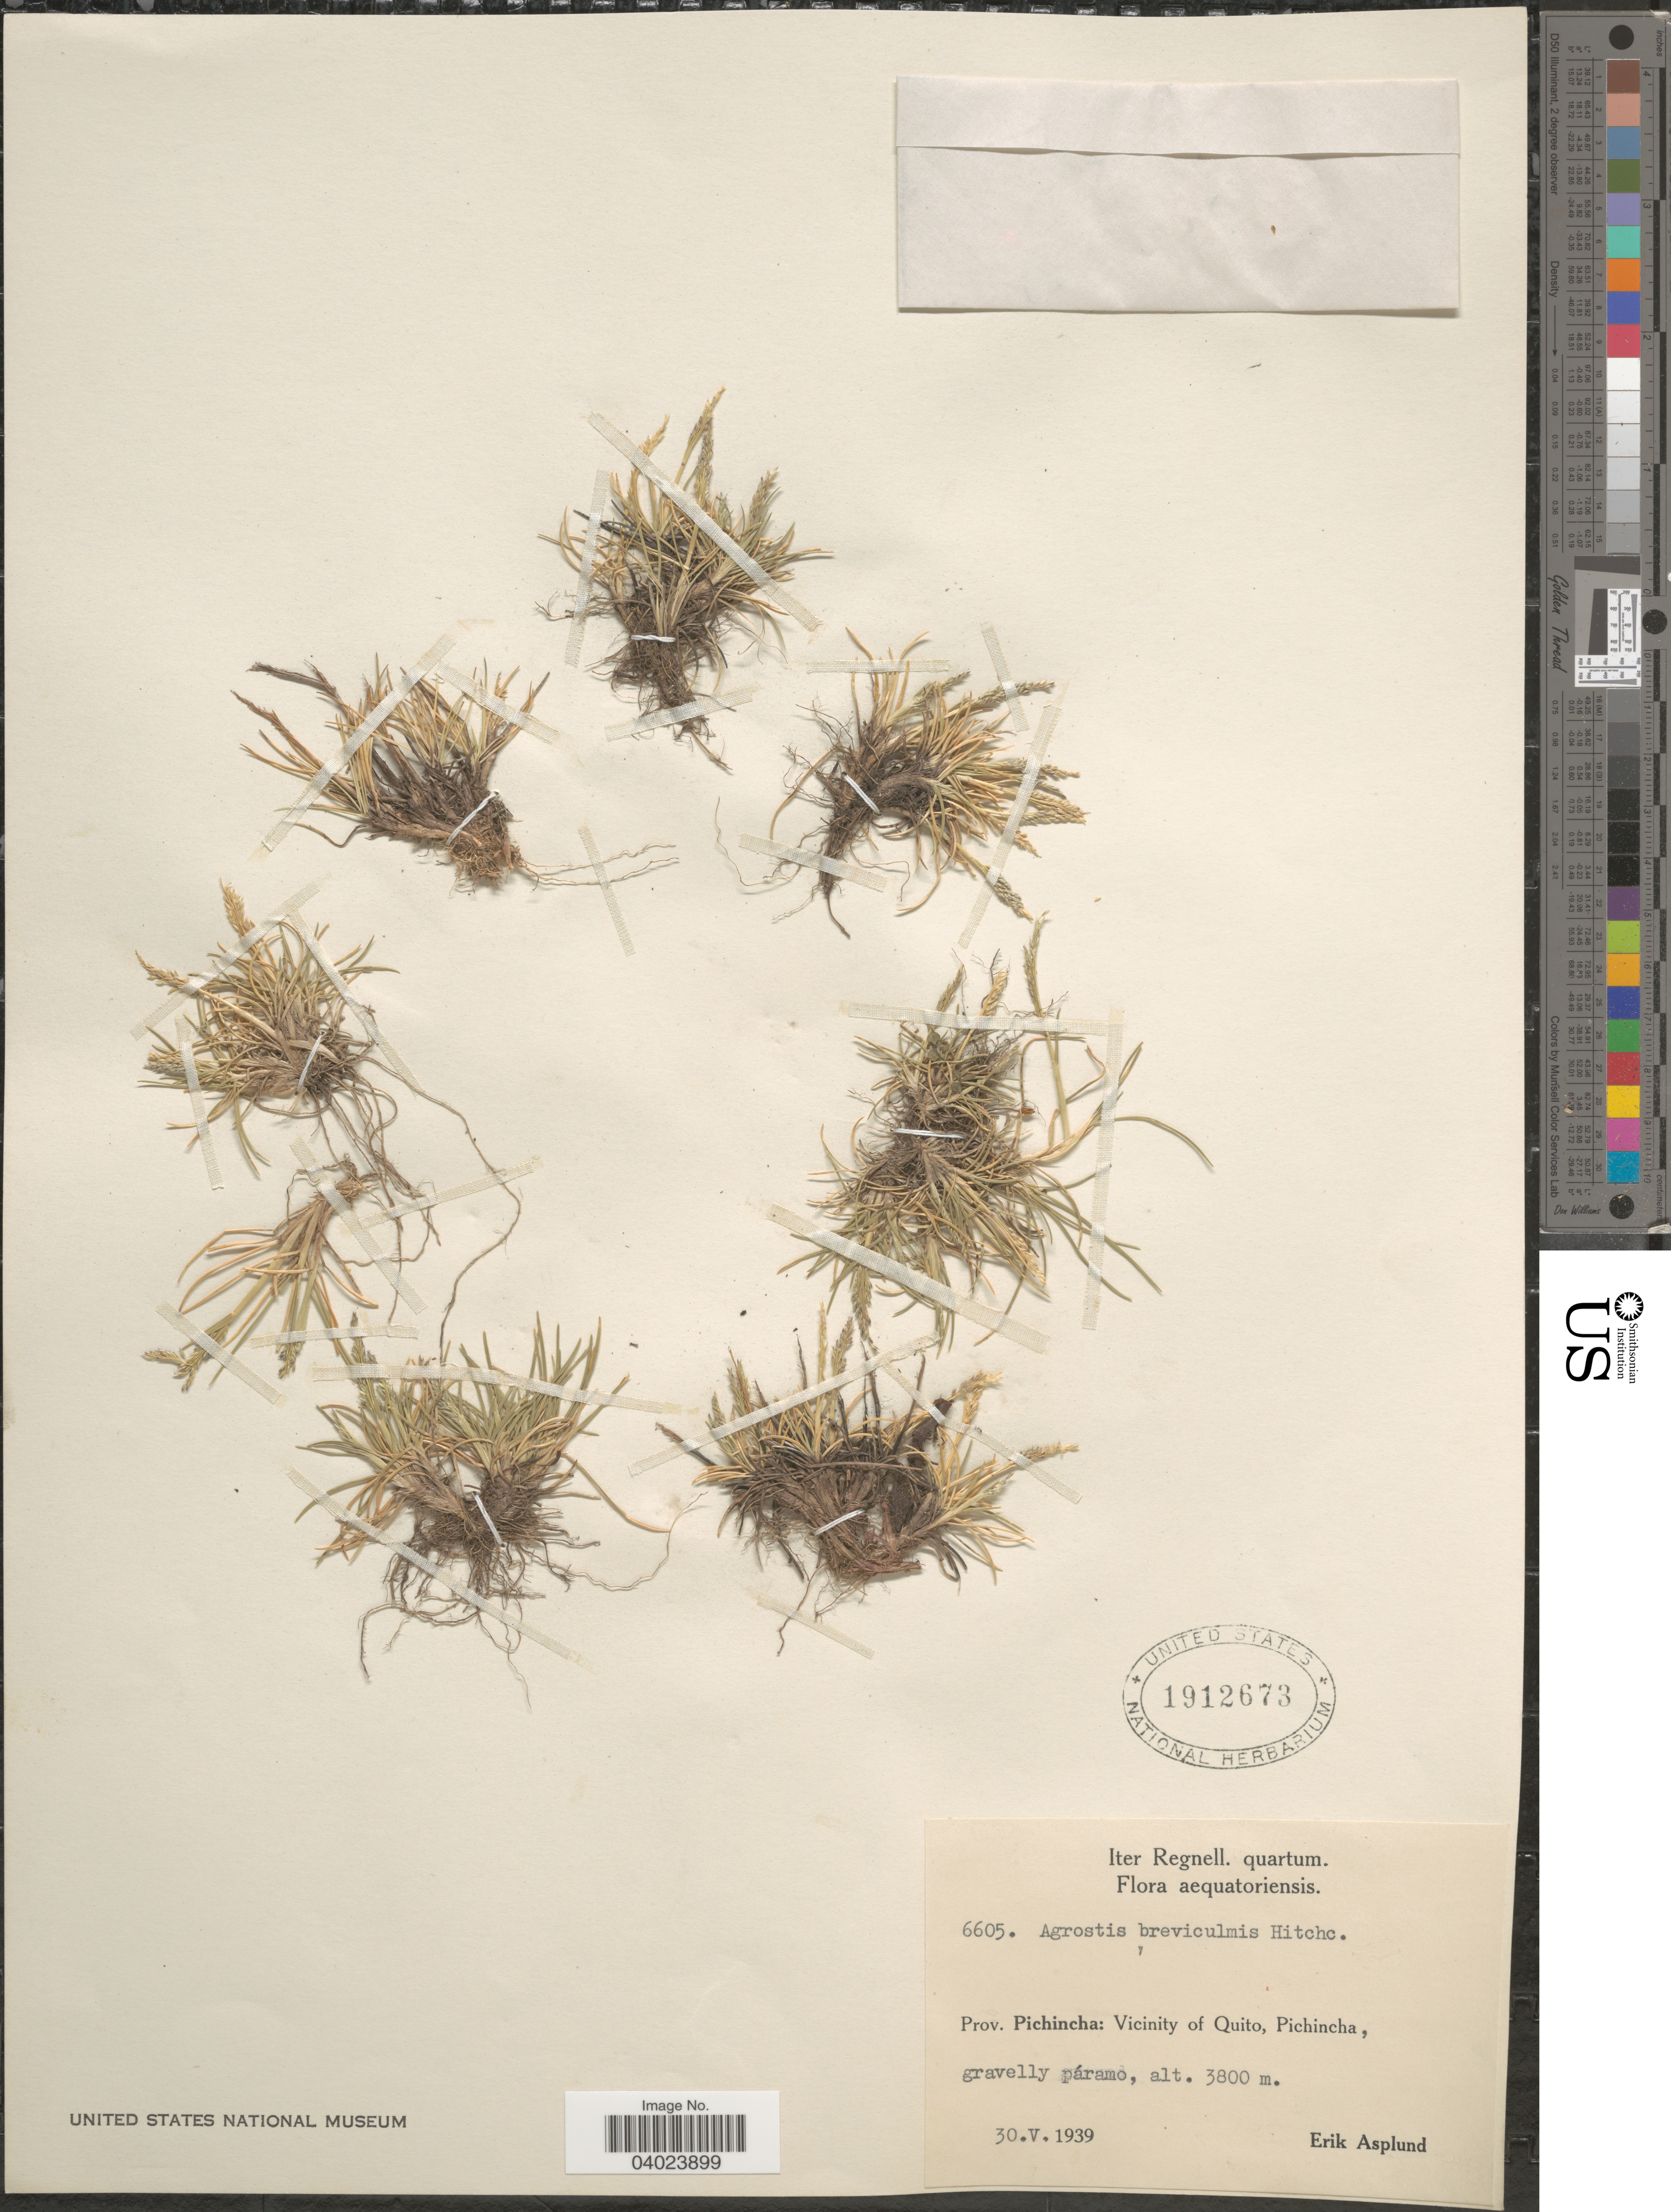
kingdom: Plantae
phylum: Tracheophyta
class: Liliopsida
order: Poales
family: Poaceae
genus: Agrostis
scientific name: Agrostis breviculmis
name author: Hitchc.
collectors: E. Asplund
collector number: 6605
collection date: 1939-05-30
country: Ecuador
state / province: Pichincha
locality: Vicinity of Quito, Pichincha.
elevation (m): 3800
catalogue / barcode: US 1912673